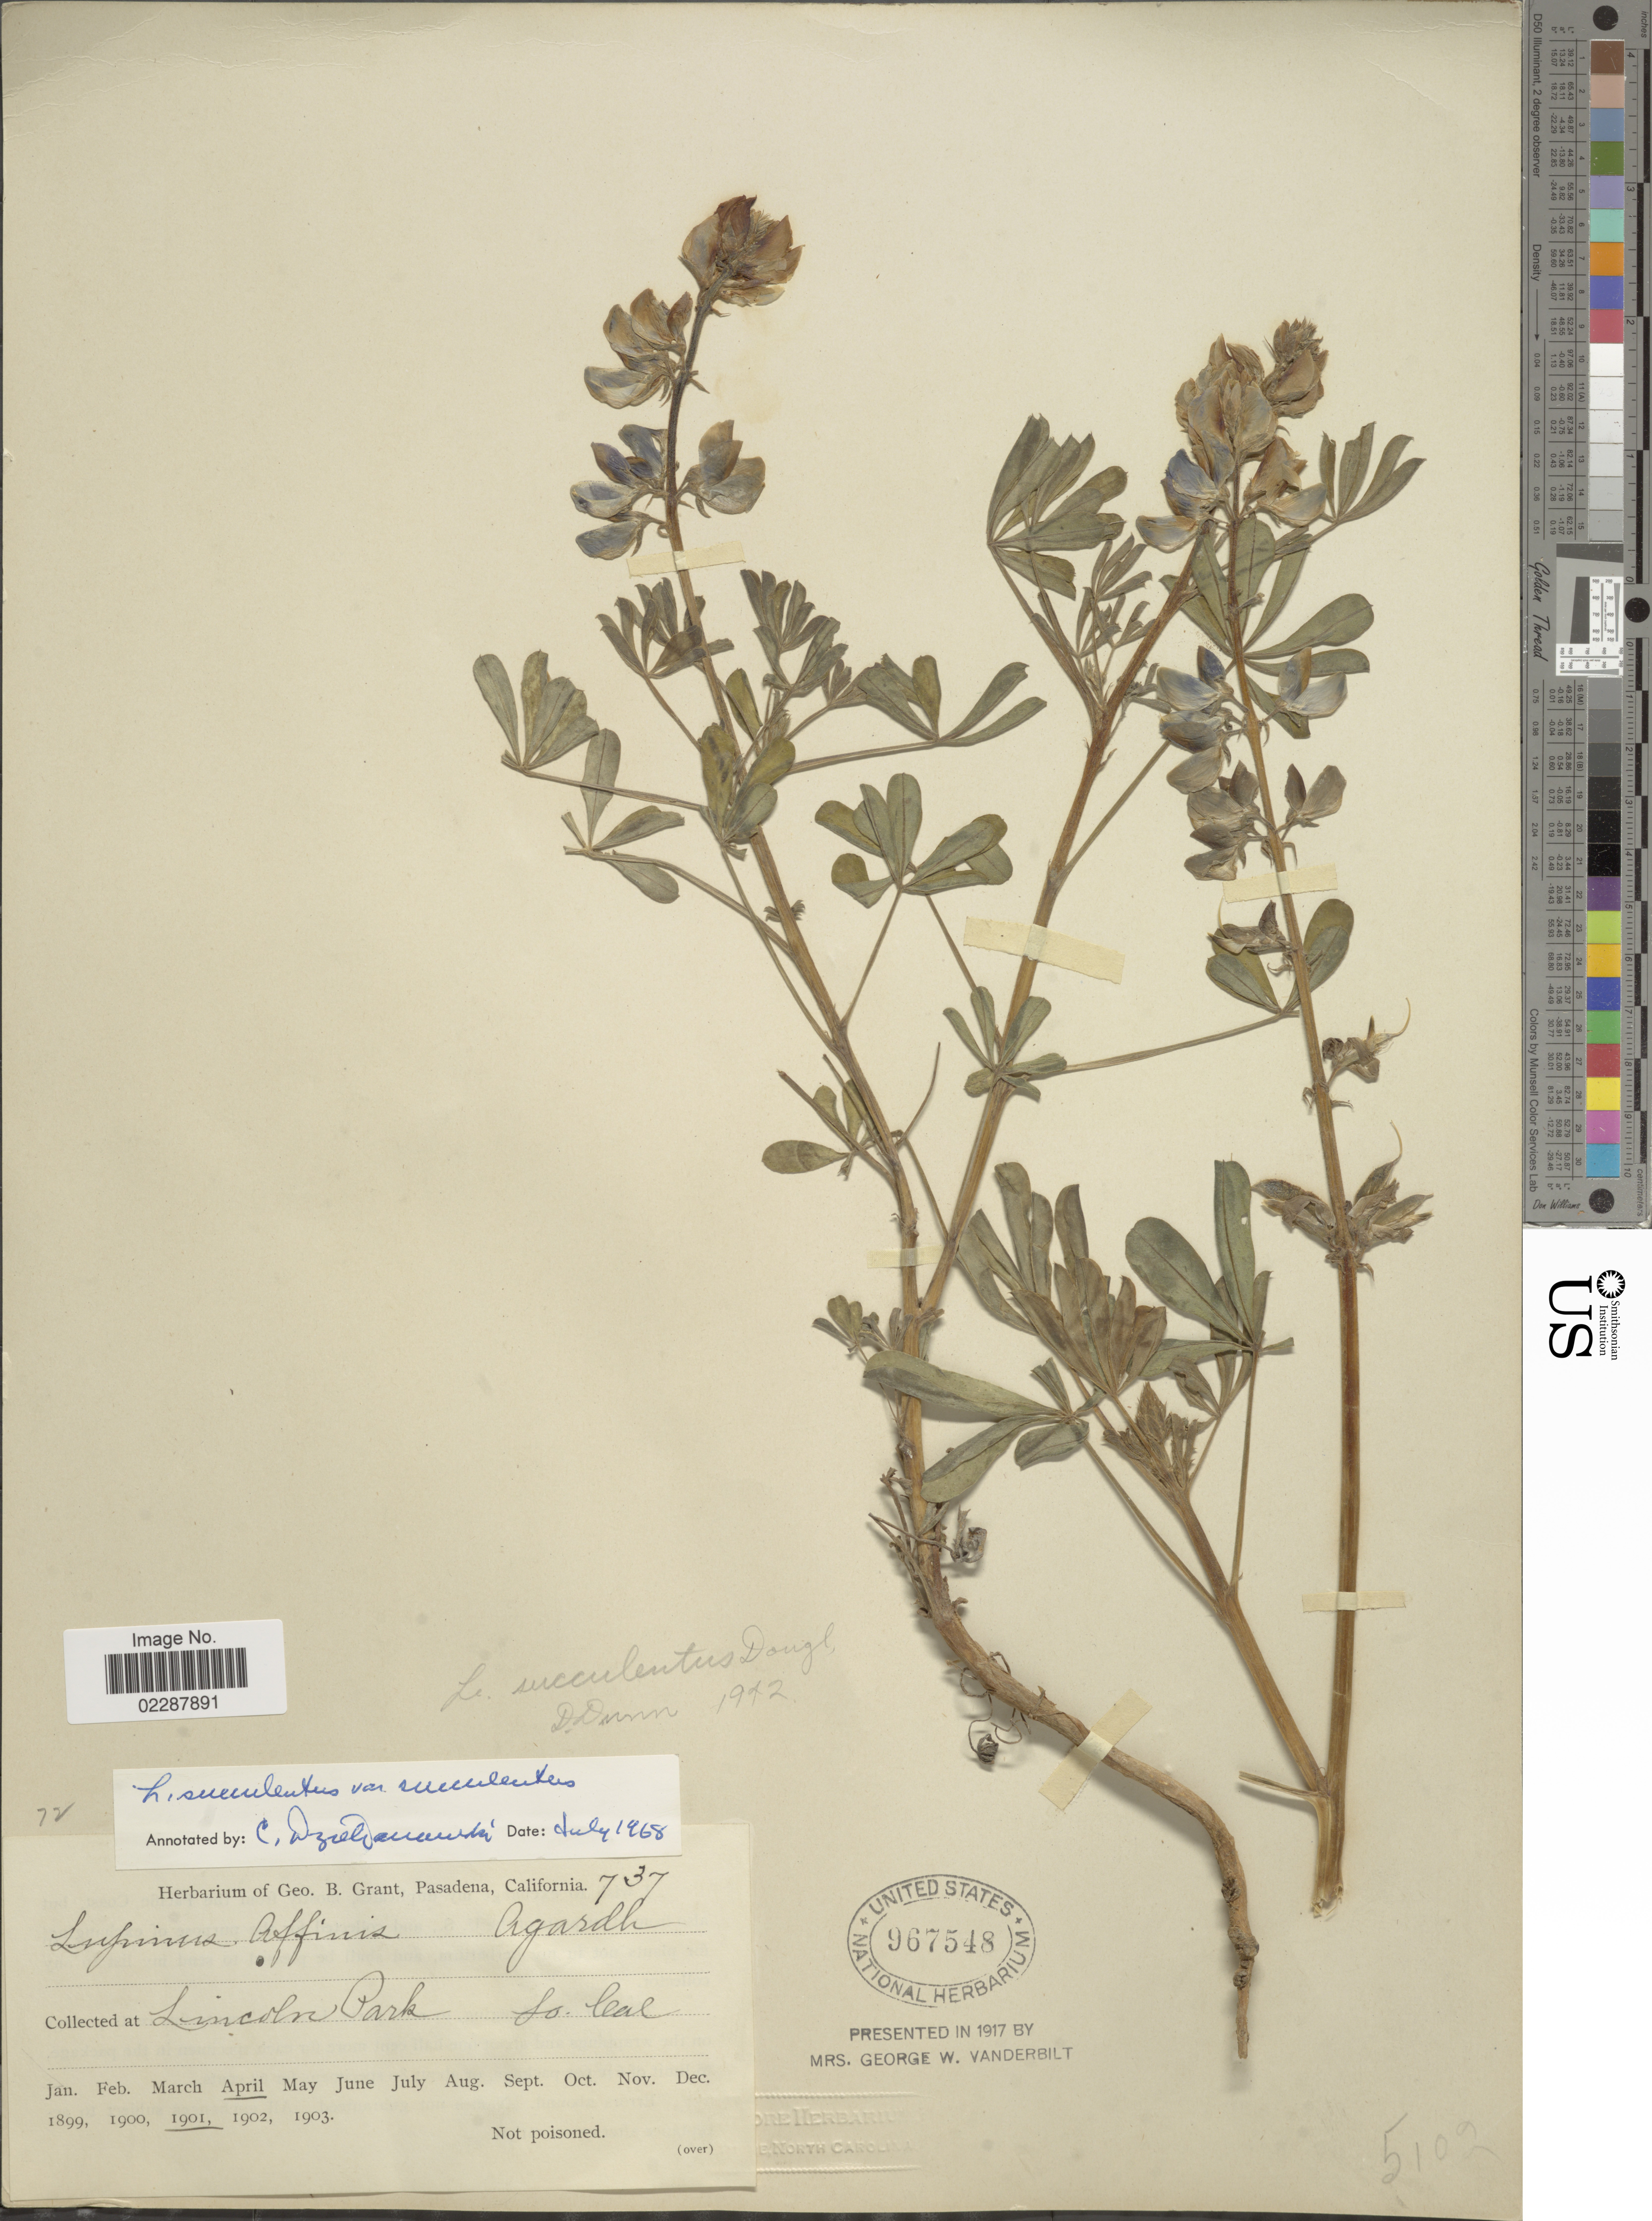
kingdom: Plantae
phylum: Tracheophyta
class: Magnoliopsida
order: Fabales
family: Fabaceae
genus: Lupinus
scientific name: Lupinus succulentus var. succulentus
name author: Douglas ex K. Koch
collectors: ex herb. Geo. B. Grant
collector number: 737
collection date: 1901-04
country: United States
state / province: California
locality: Lincoln Park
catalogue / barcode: US 967548